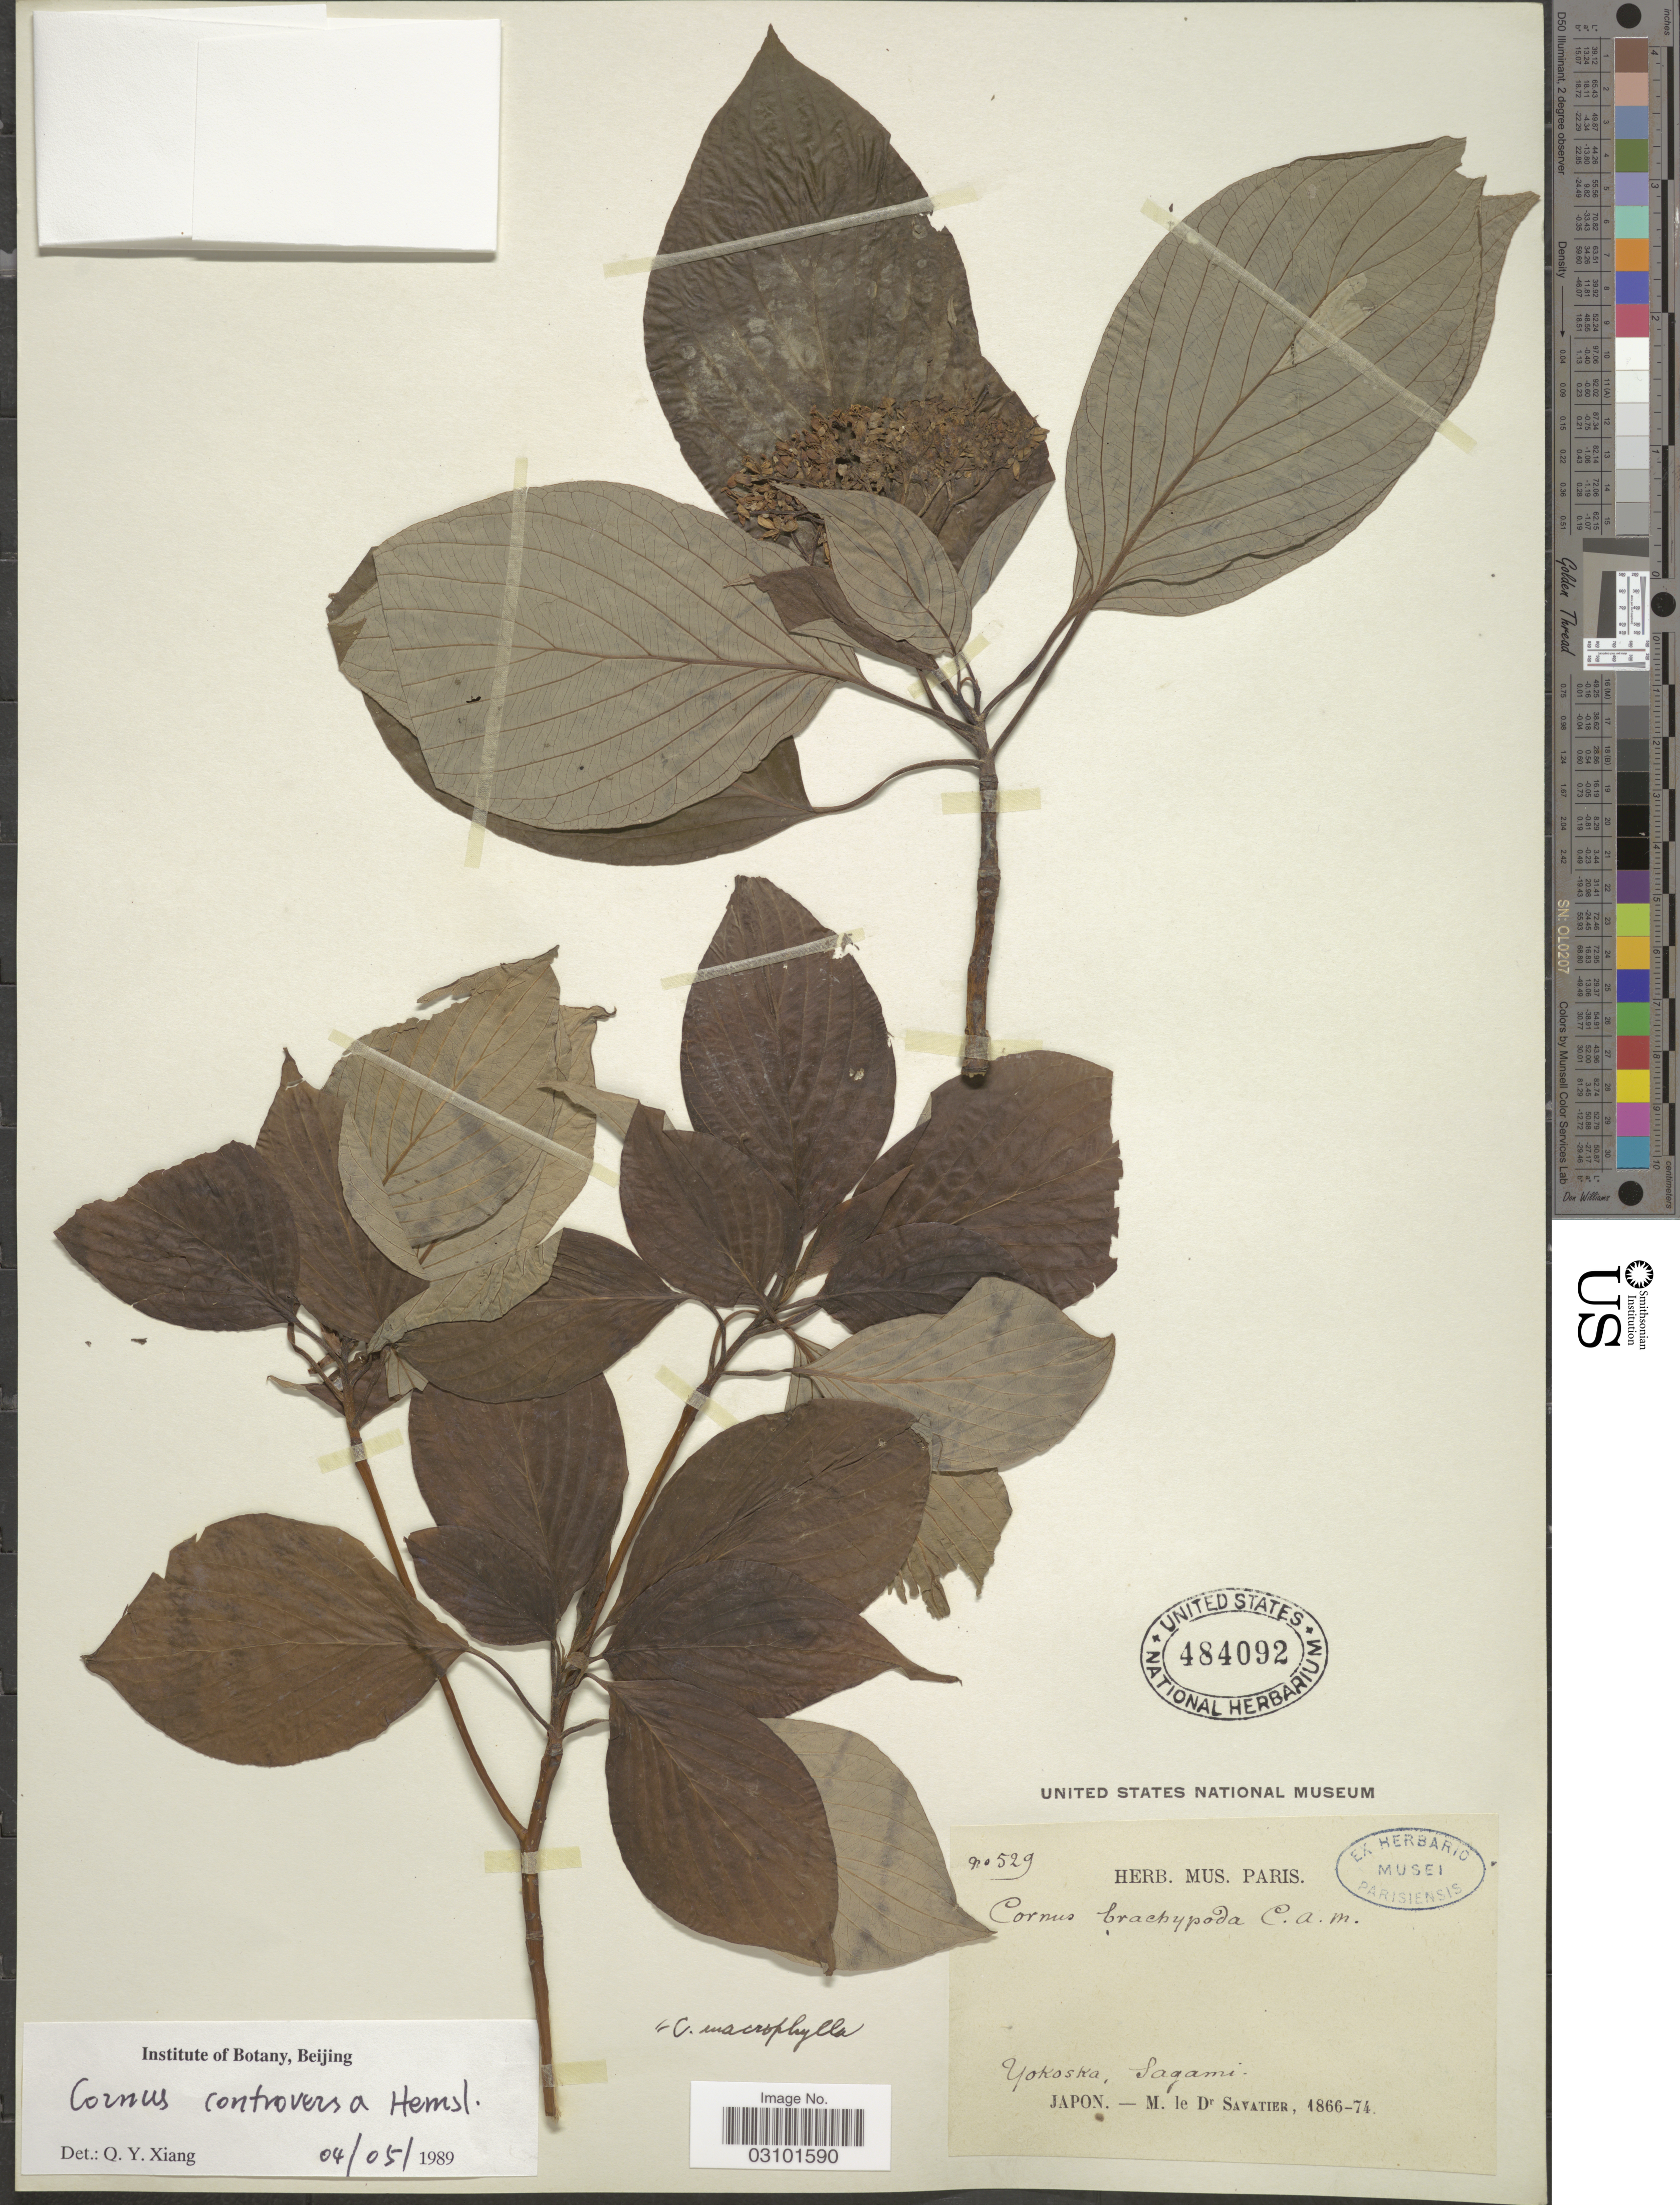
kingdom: Plantae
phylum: Tracheophyta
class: Magnoliopsida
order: Cornales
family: Cornaceae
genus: Cornus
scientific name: Cornus controversa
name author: Hemsl.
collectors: Savatier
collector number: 529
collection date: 1866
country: Japan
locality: Yokosaka, Sagami.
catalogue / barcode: US 484092